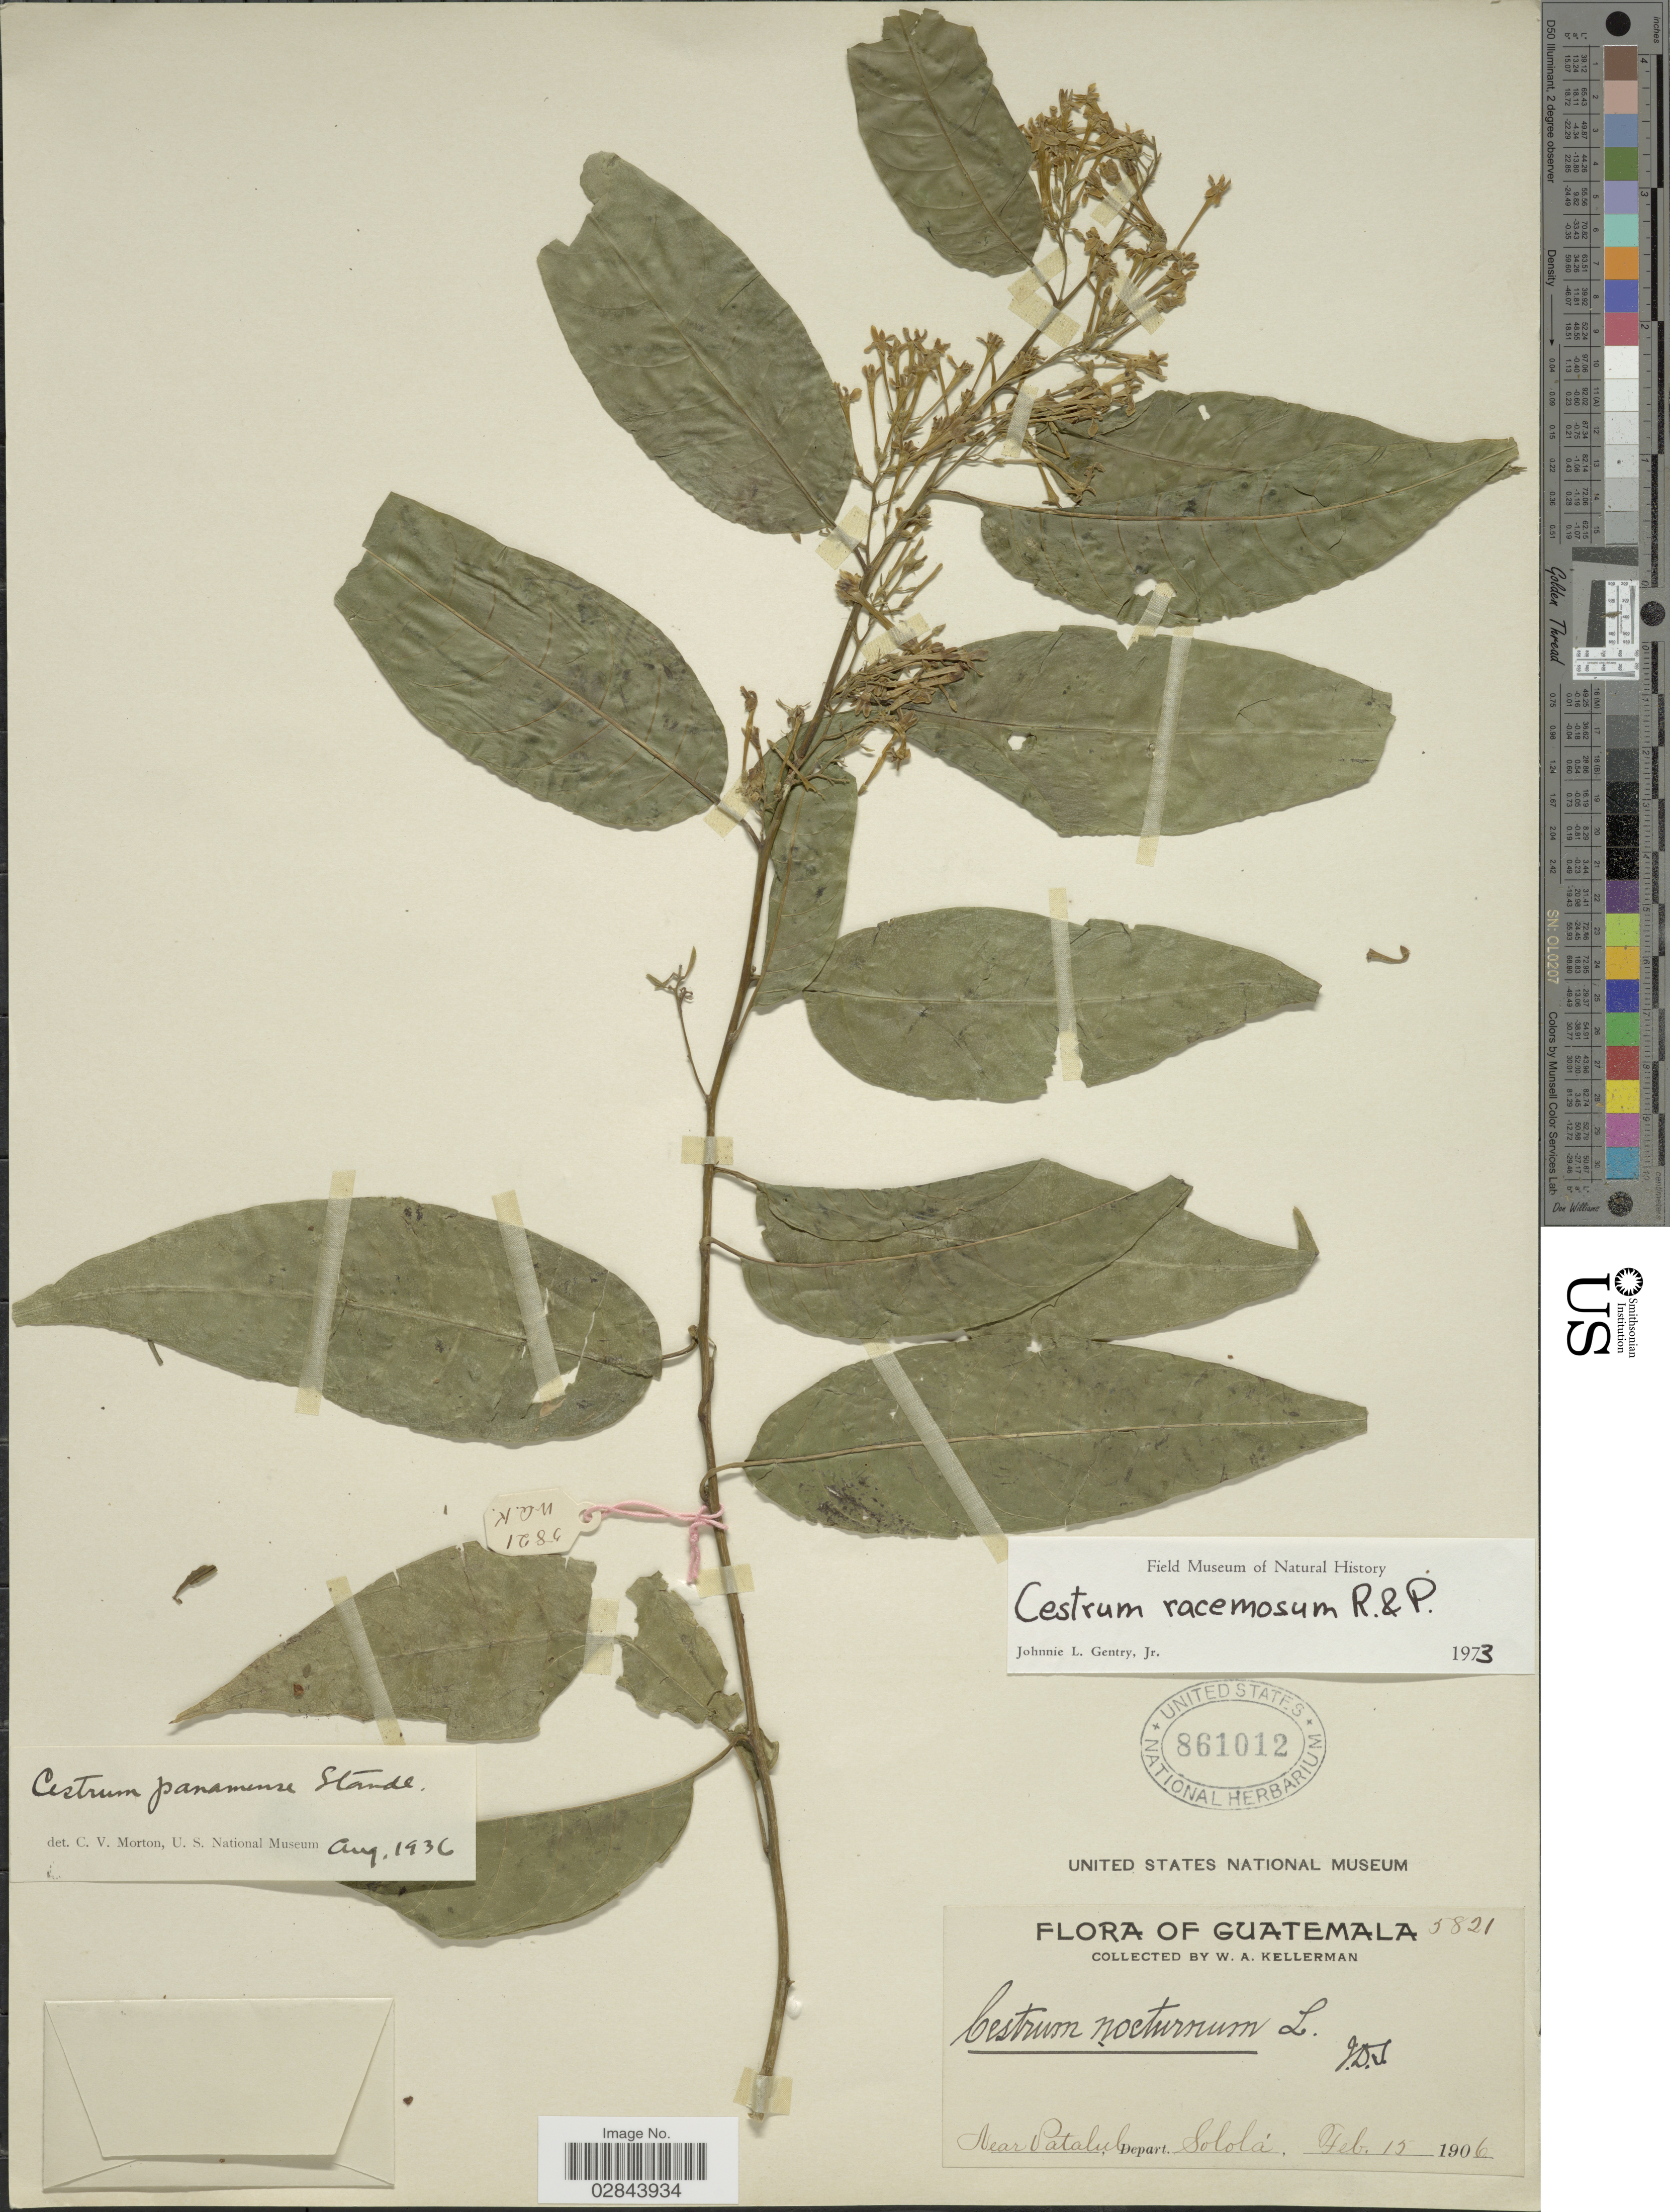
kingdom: Plantae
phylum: Tracheophyta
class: Magnoliopsida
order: Solanales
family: Solanaceae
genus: Cestrum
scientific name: Cestrum racemosum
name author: Ruiz & Pav.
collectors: W. Kellerman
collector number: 5821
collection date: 1906-02-15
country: Guatemala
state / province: Sololá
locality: Near Patalul, Depart. Sololá.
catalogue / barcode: US 861012